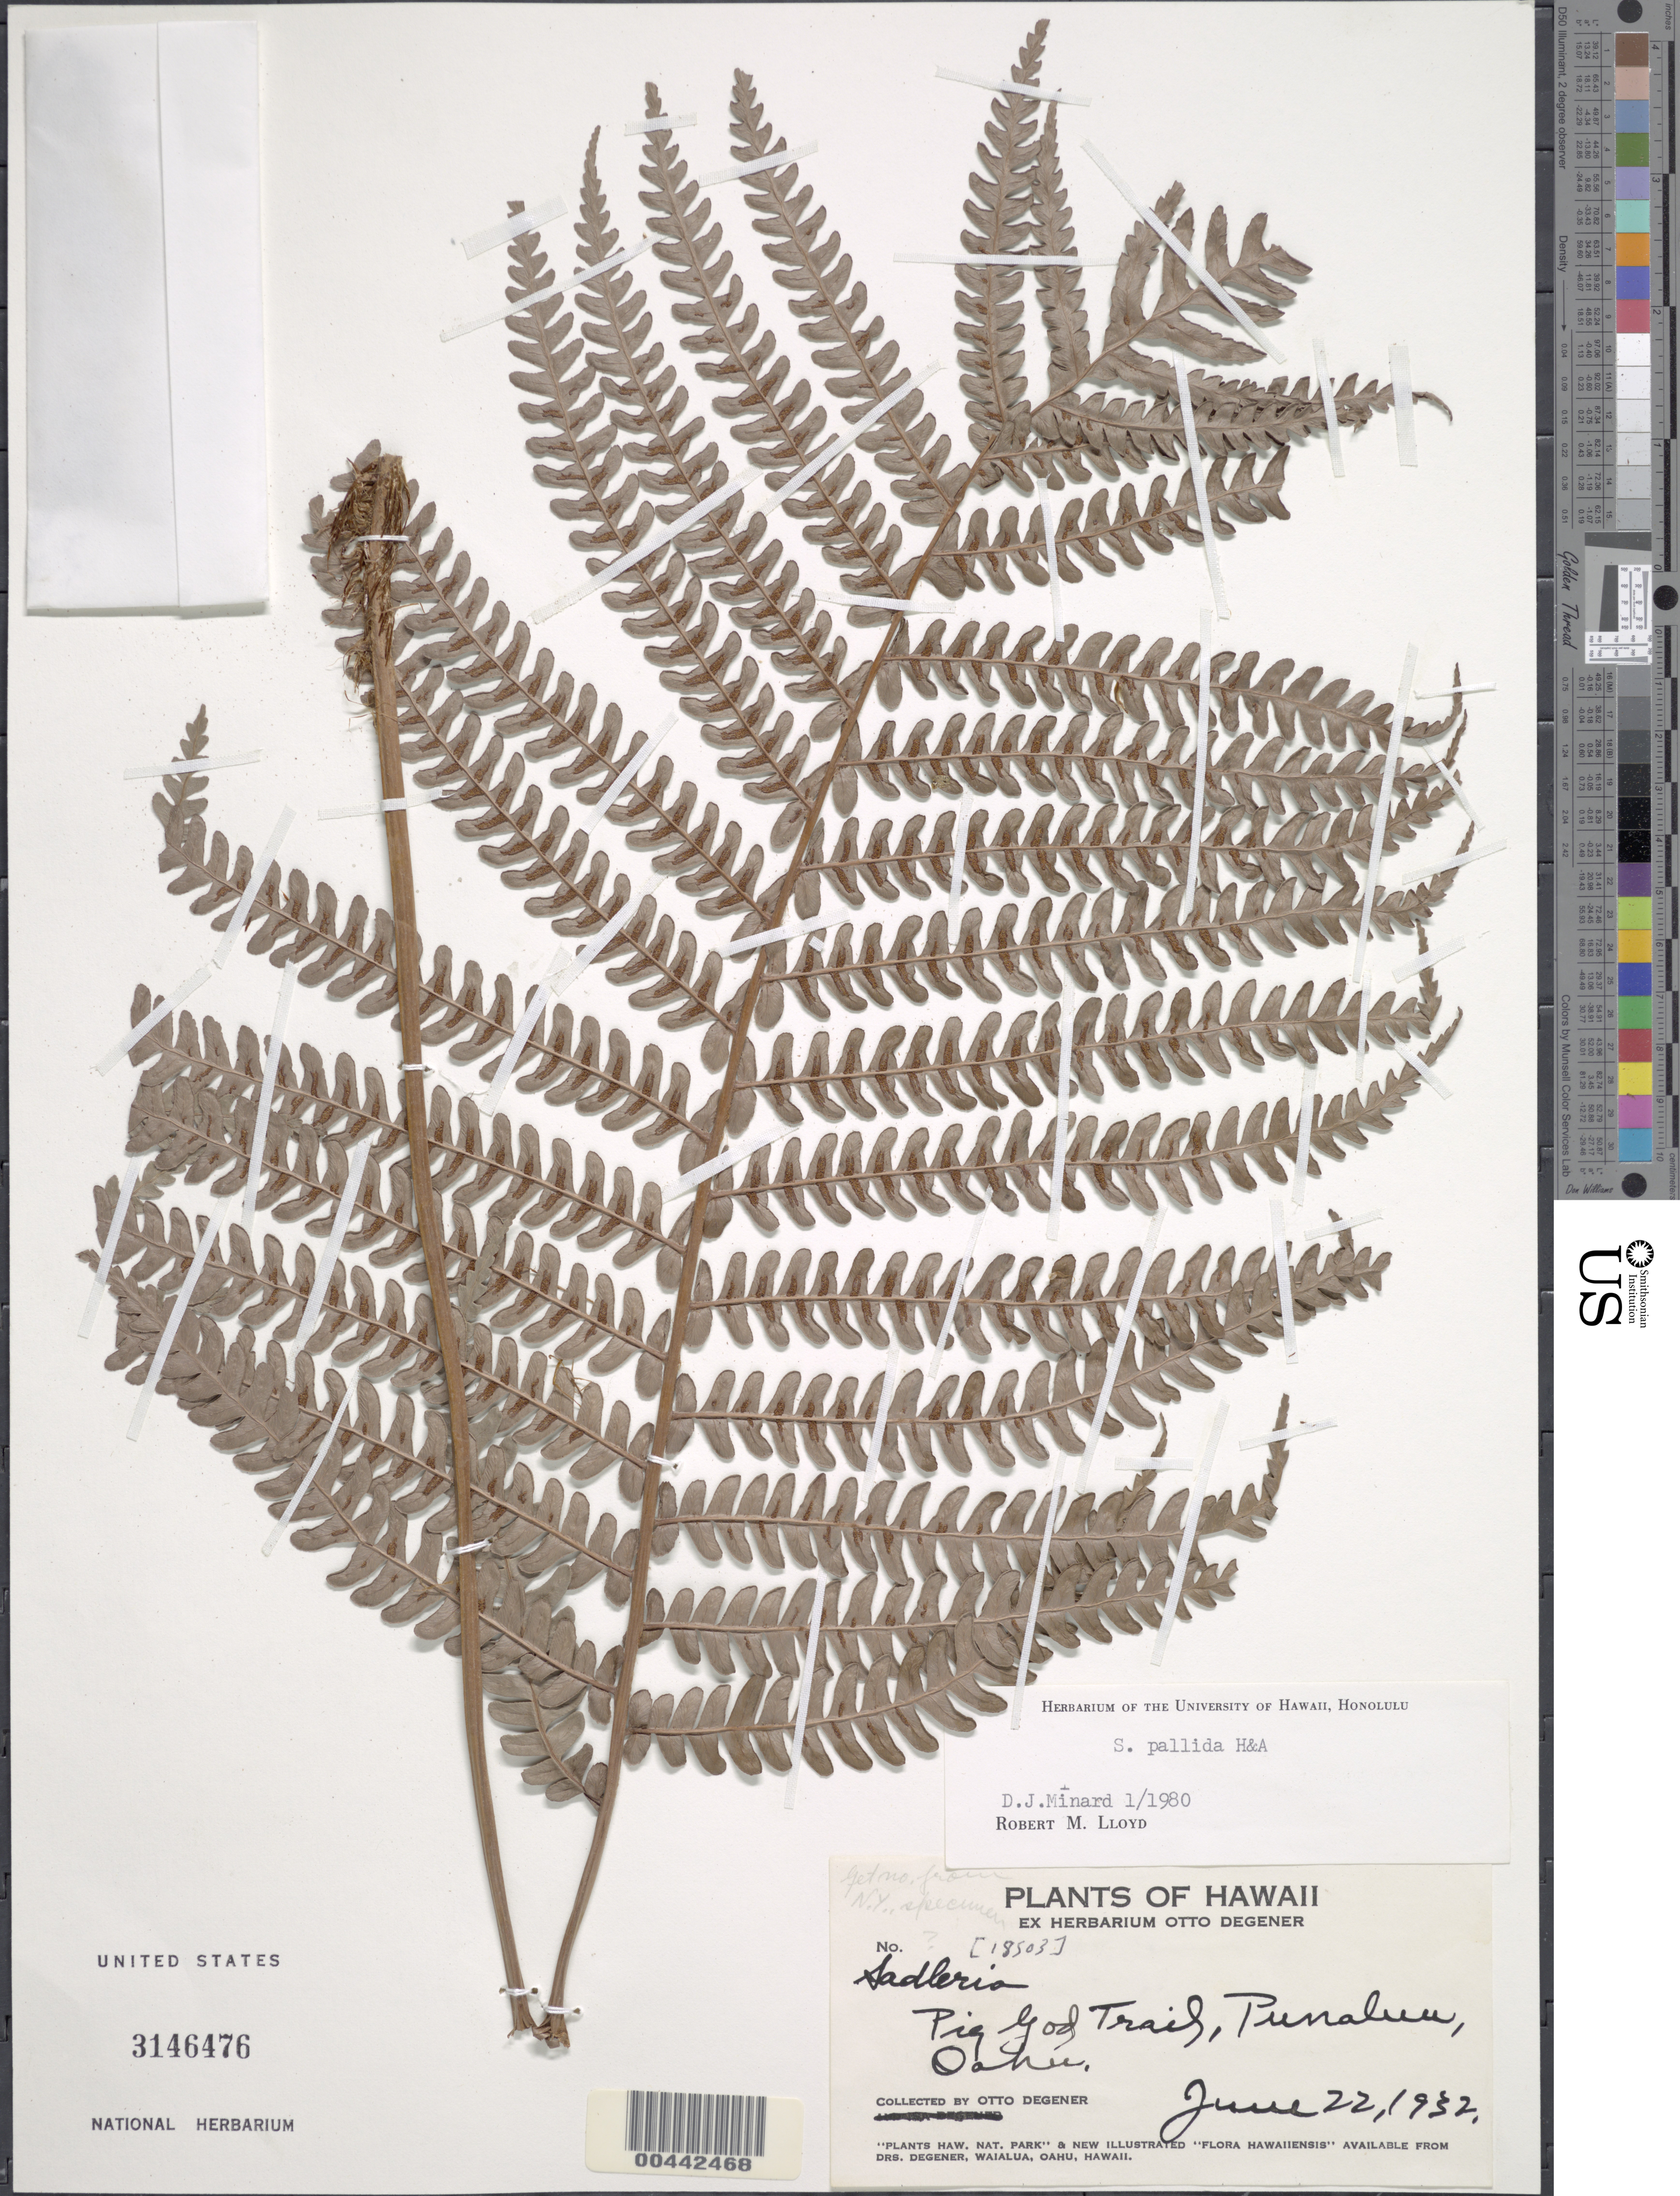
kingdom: Plantae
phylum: Tracheophyta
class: Polypodiopsida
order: Polypodiales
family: Blechnaceae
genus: Sadleria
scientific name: Sadleria cyatheoides x S. hillebrandii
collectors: O. Degener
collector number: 18503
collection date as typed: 22 Jun 1932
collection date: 1932-06-22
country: United States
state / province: Hawaii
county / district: Honolulu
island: Oahu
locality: Pig God Trail, Punaluu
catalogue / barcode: US 3146476